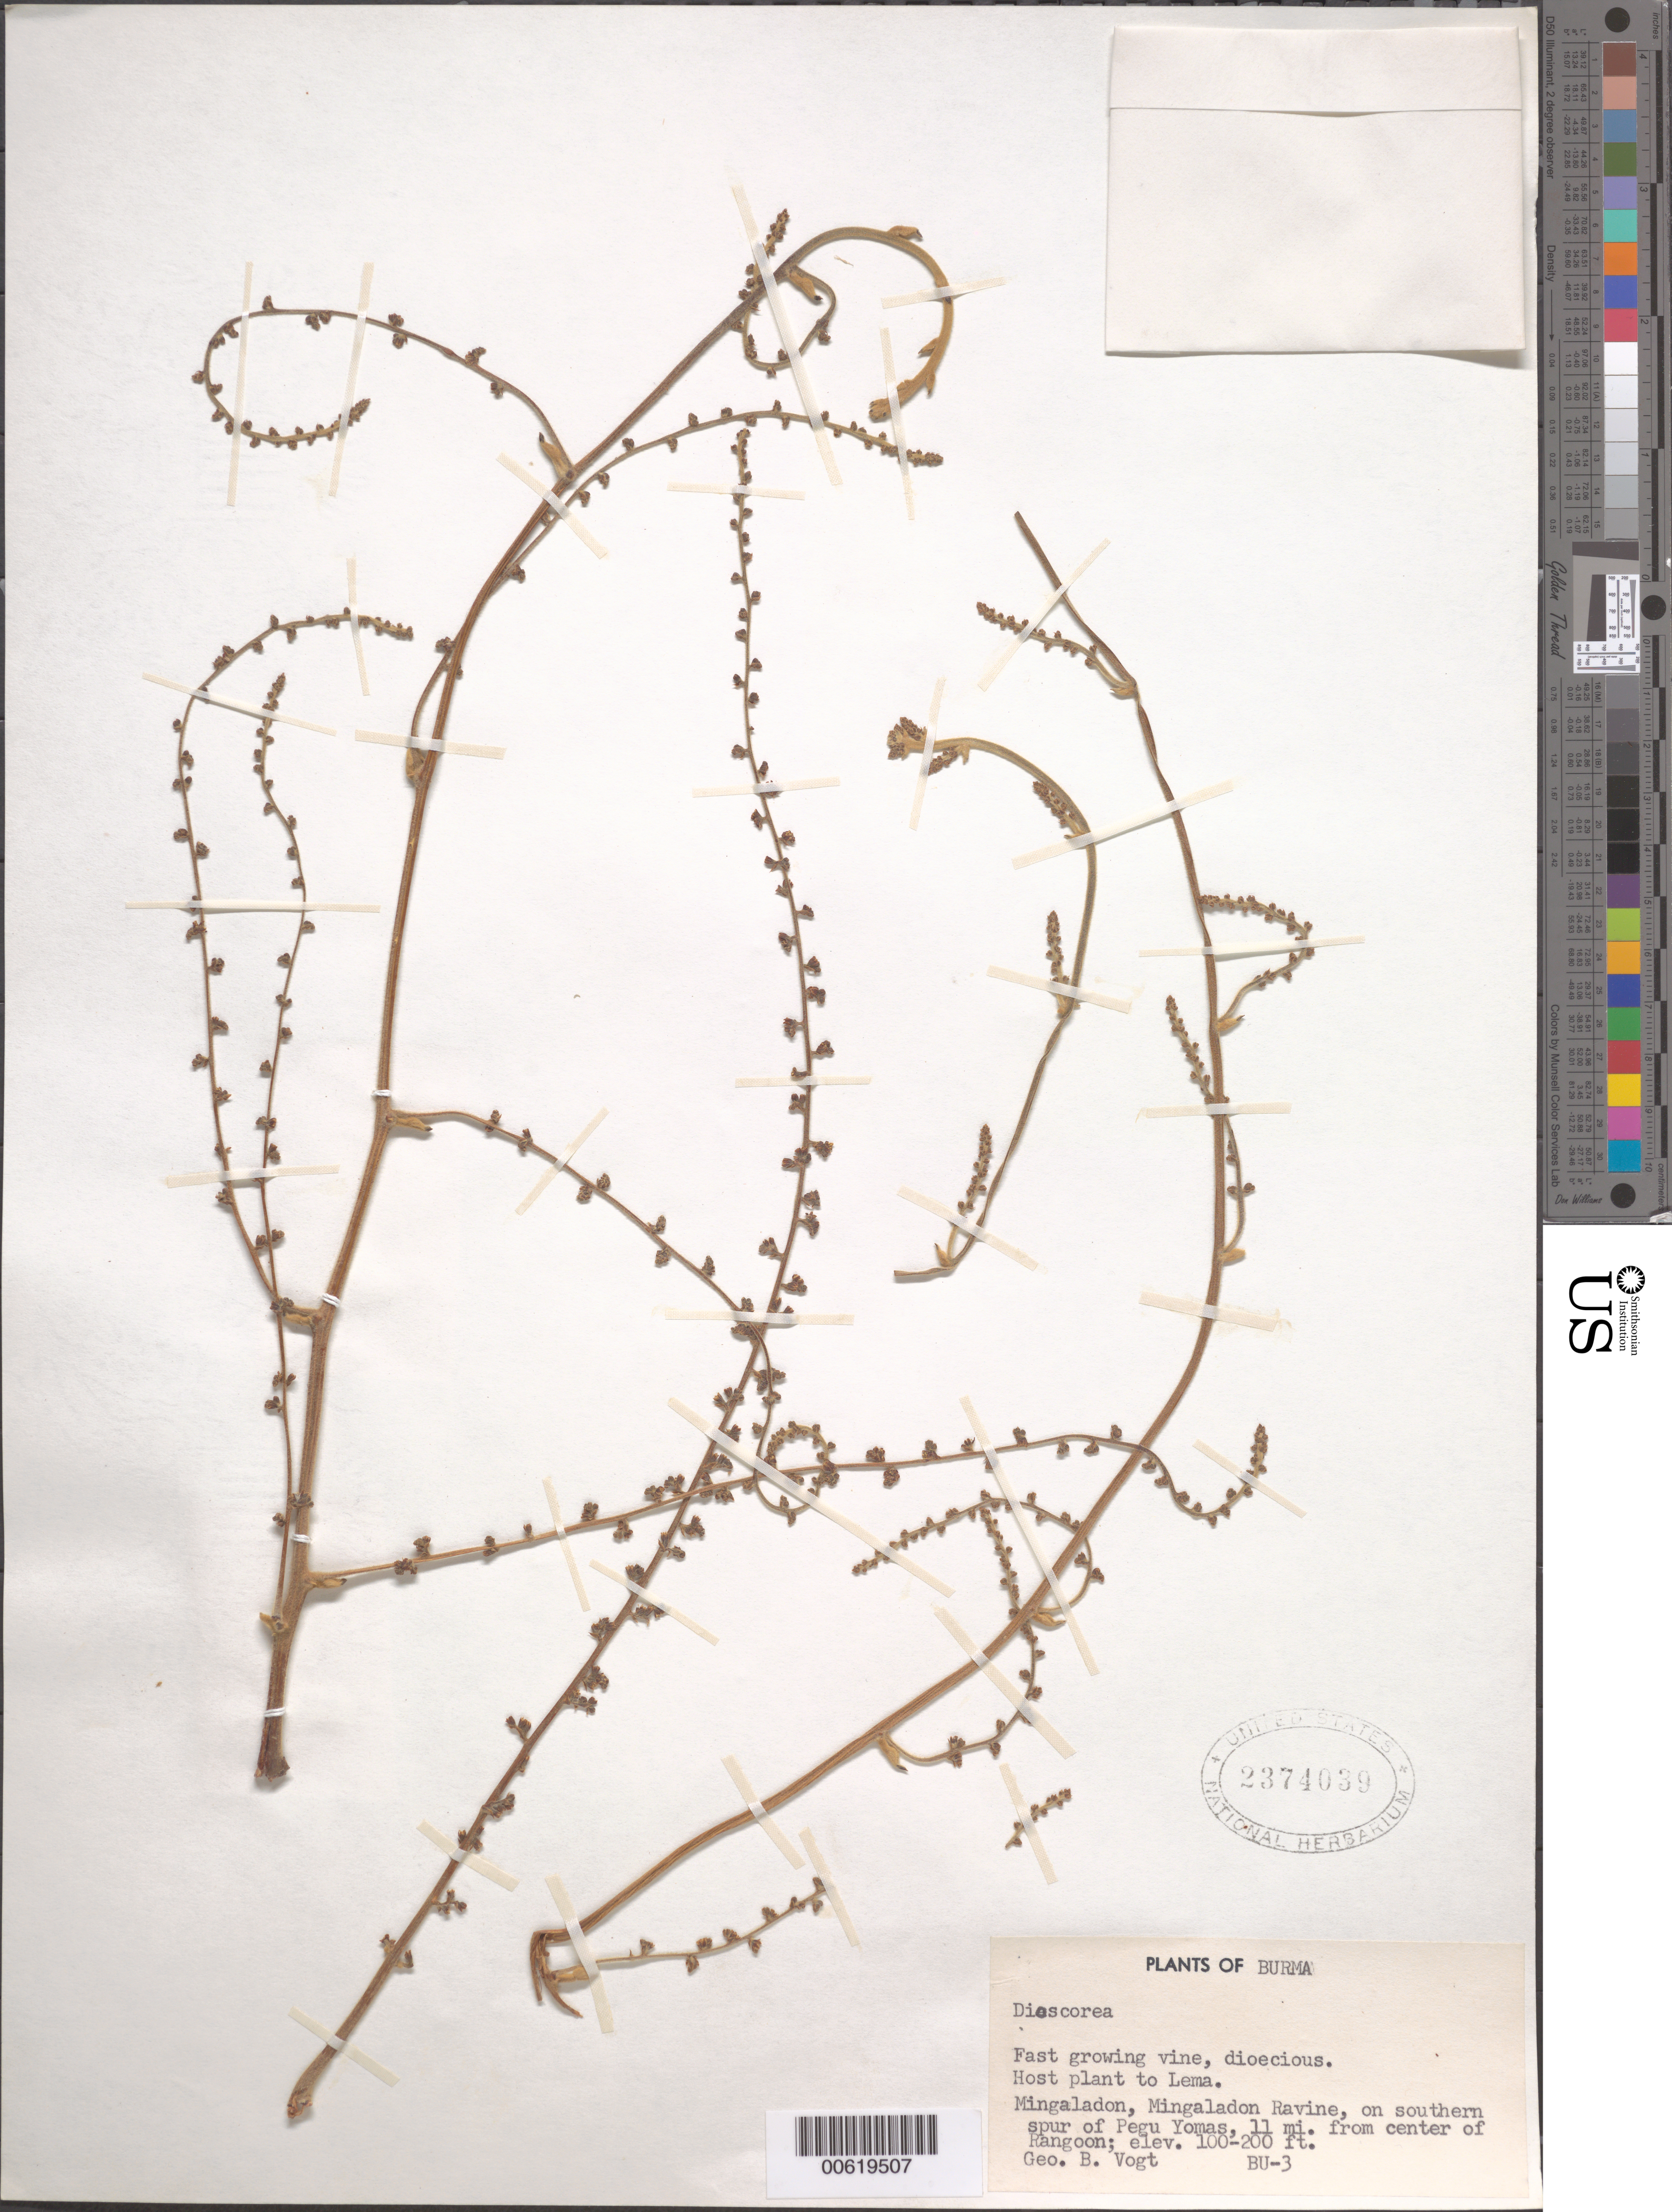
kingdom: Plantae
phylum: Tracheophyta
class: Liliopsida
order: Dioscoreales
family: Dioscoreaceae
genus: Dioscorea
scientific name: Dioscorea sp.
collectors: G. Vogt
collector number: BU-3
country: Myanmar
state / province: Yangon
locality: Mingaladon, Mingaladon ravine, on southern spur of Bago Yomas, 11 mi. from center of Yangon.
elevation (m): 30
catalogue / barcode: US 2374039